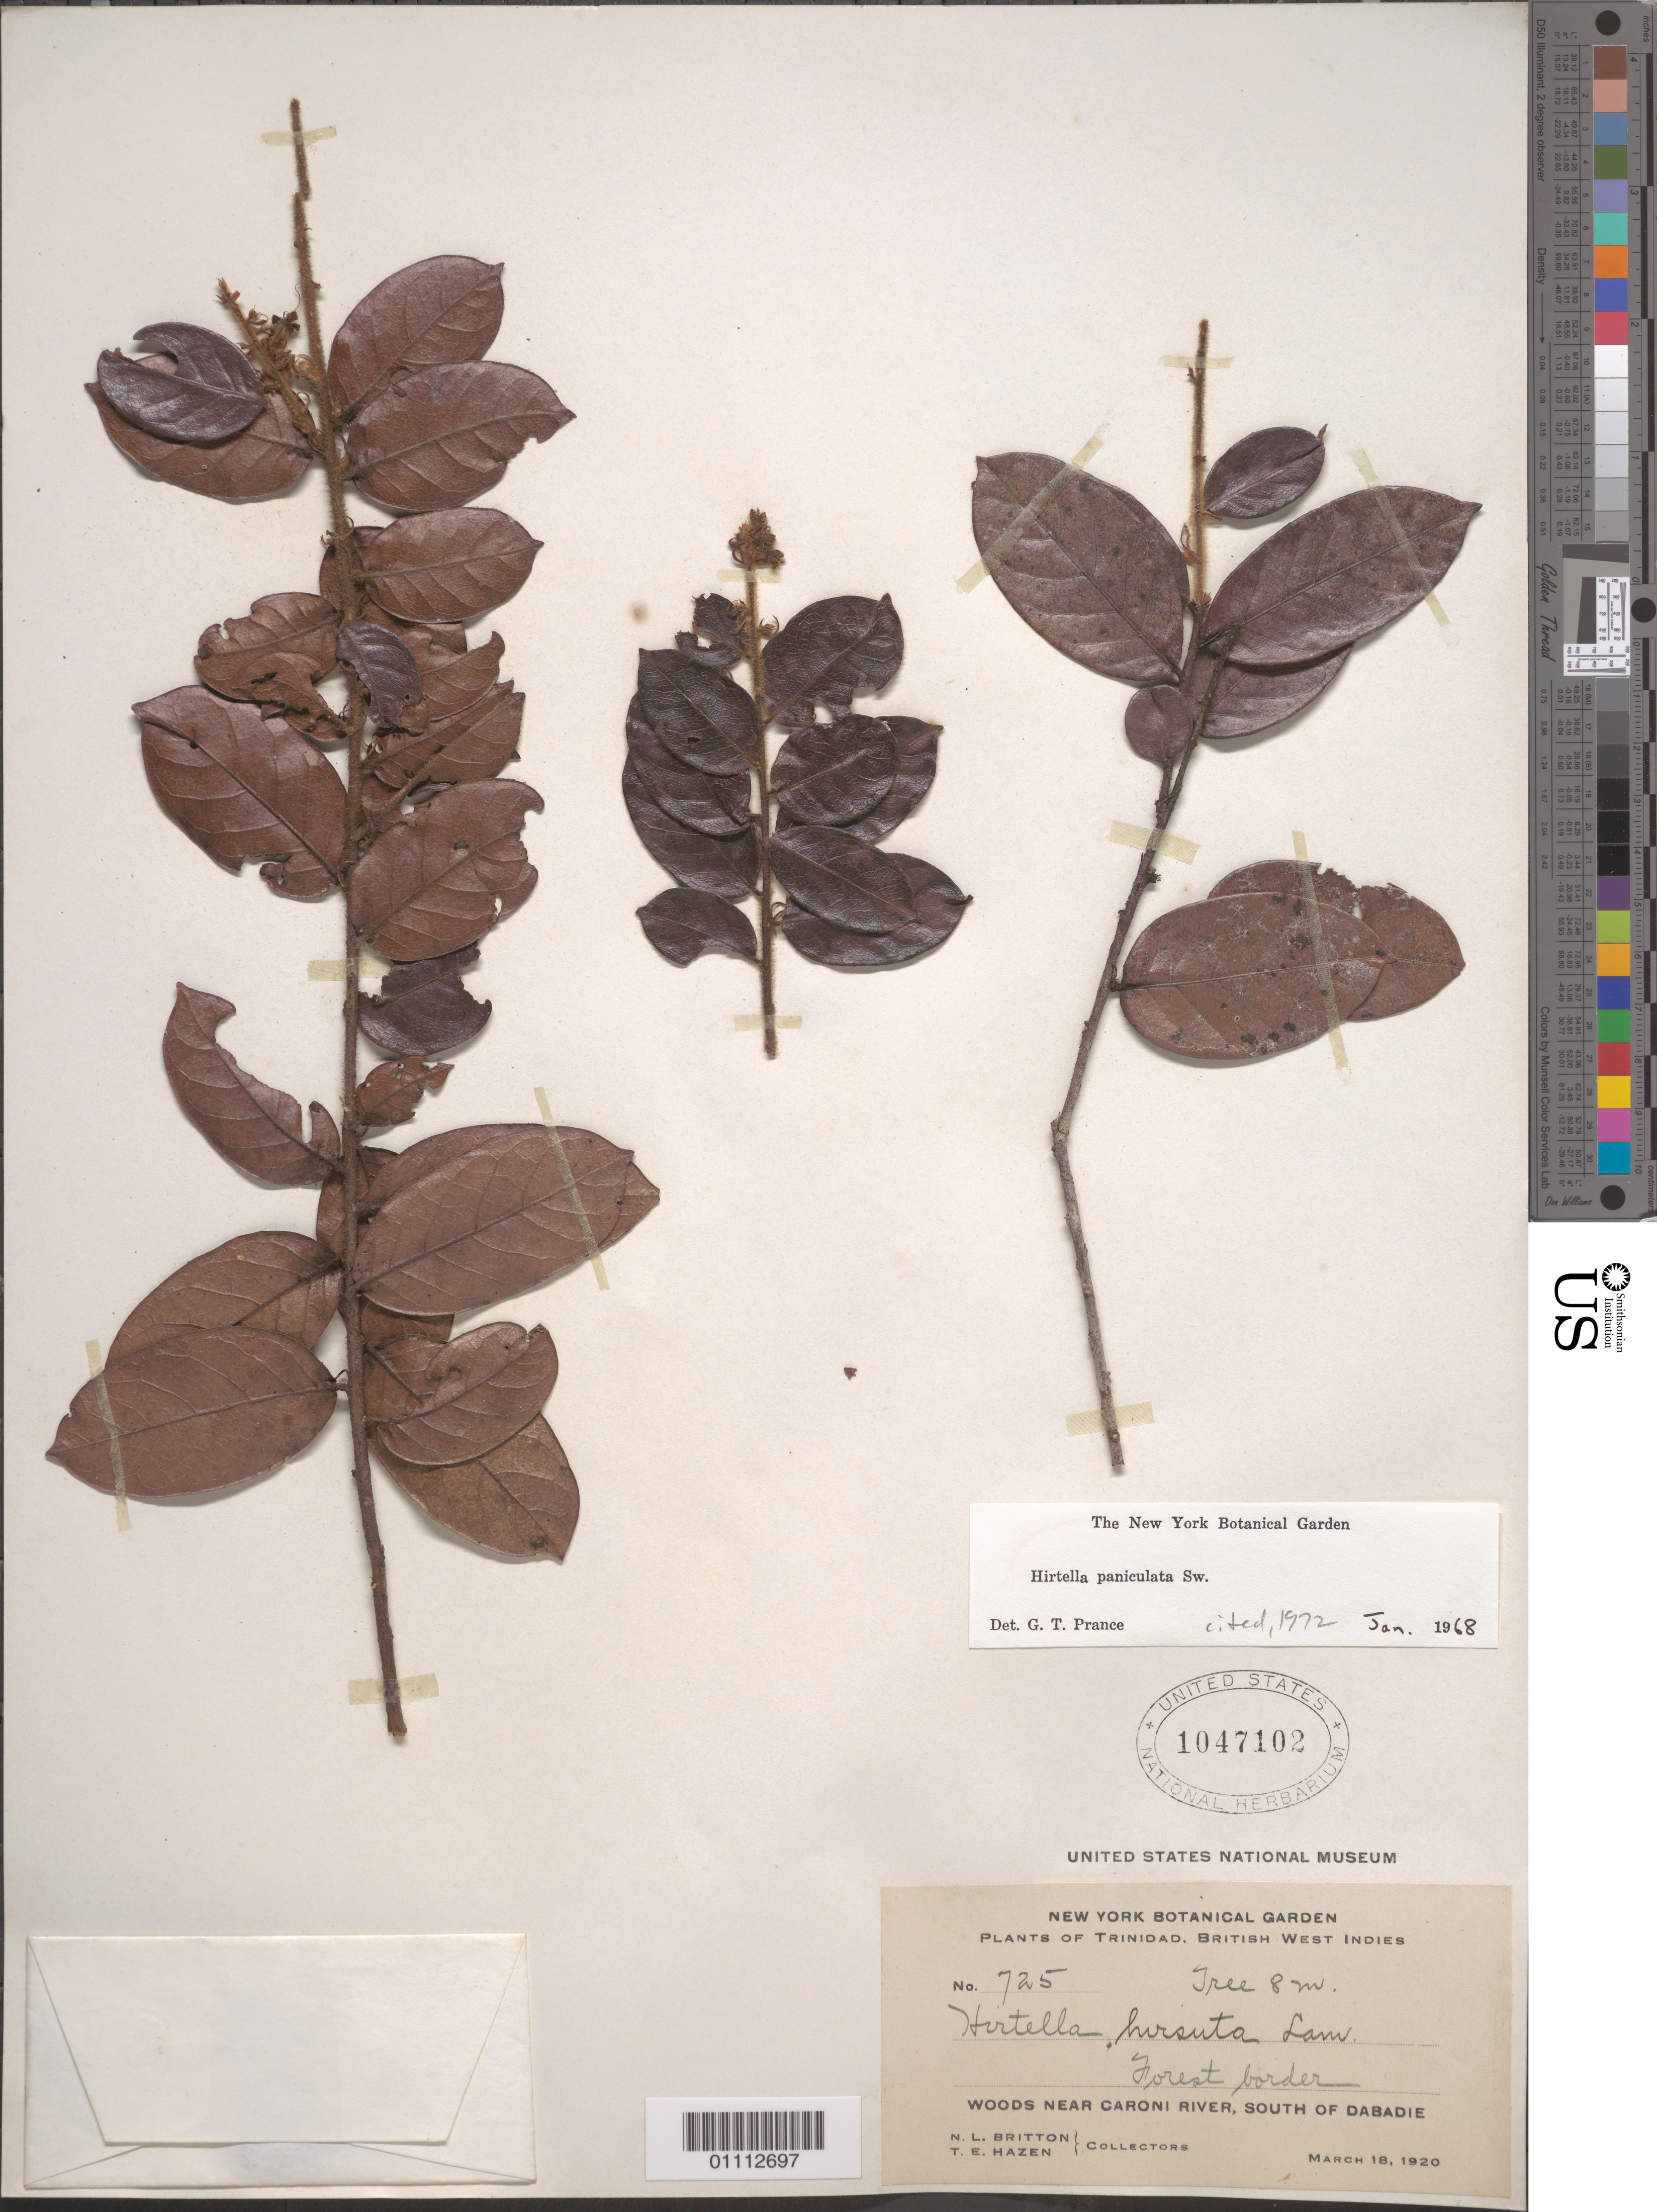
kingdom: Plantae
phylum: Tracheophyta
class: Magnoliopsida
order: Malpighiales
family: Chrysobalanaceae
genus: Hirtella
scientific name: Hirtella paniculata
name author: Sw.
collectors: N. Britton & T. E. Hazen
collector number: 725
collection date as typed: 18 Mar 1920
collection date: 1920-03-18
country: Trinidad and Tobago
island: Trinidad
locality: Forest border. Woods near Caroni River, South of Dabadie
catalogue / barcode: US 1047102